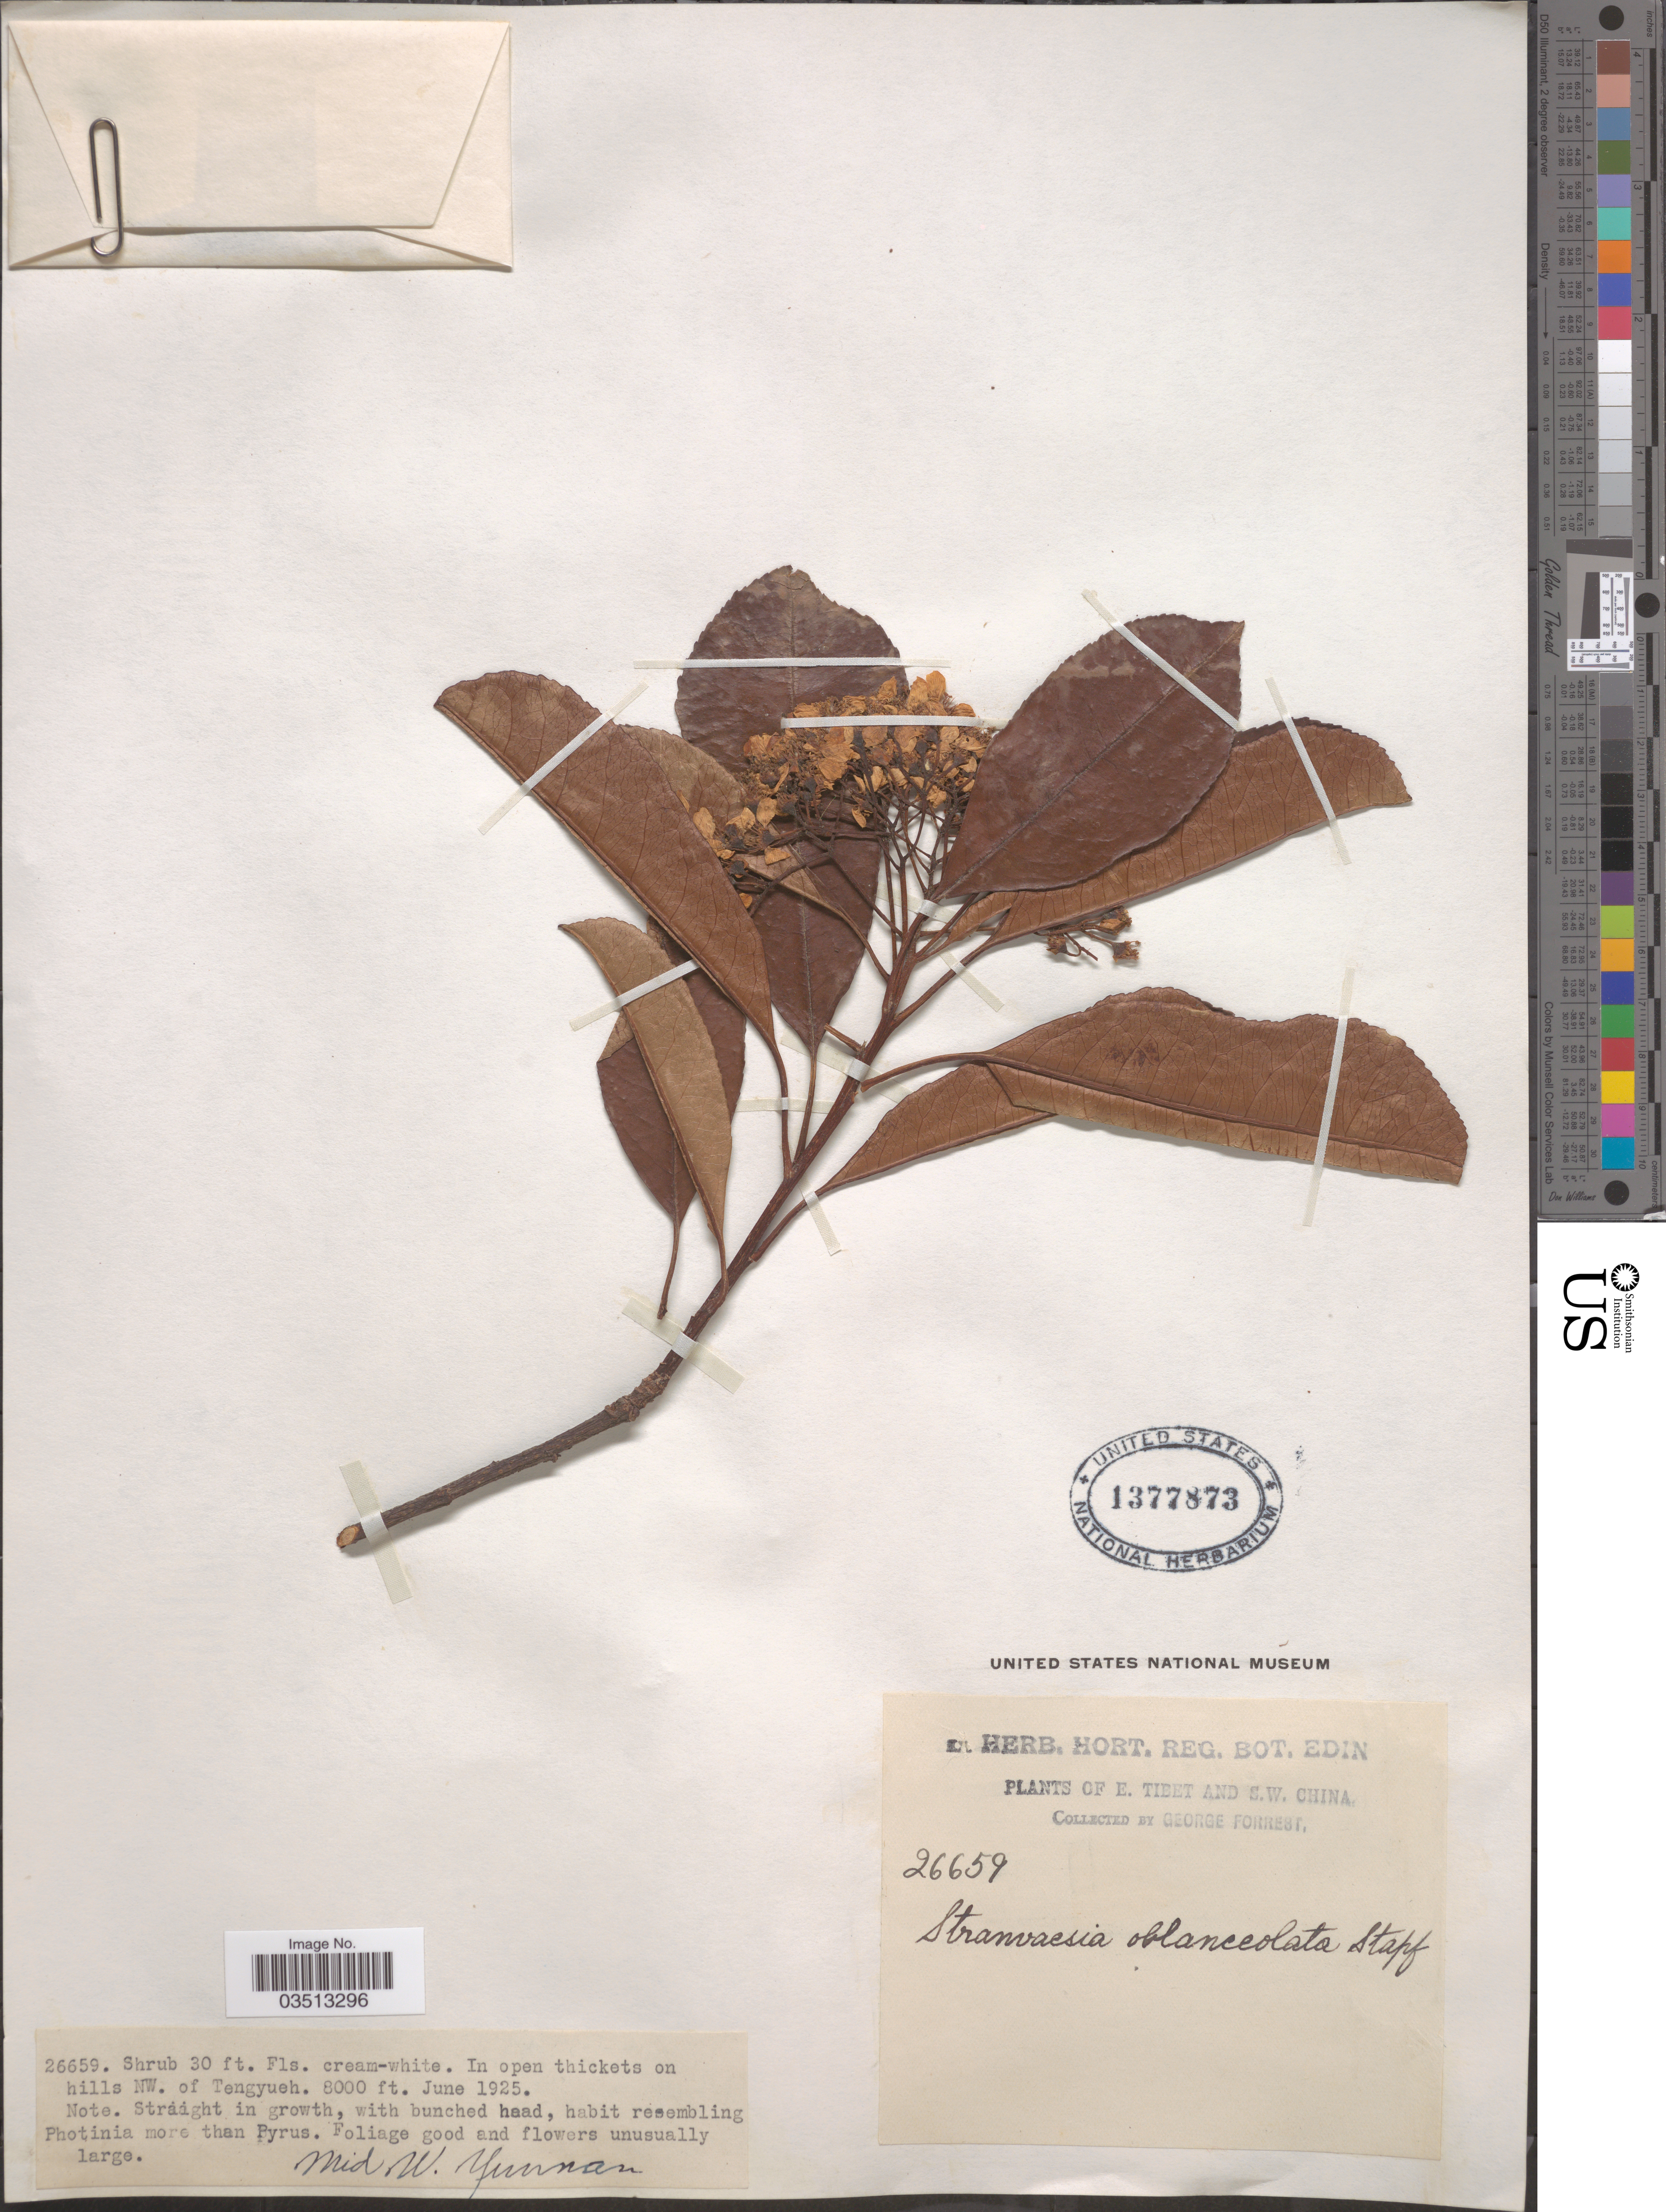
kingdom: Plantae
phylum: Tracheophyta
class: Magnoliopsida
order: Rosales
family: Rosaceae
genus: Stranvaesia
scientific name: Stranvaesia oblanceolata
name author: (Rehder & E.H. Wilson) Stapf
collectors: G. Forrest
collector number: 26659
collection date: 1925-06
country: China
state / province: Yunnan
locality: On hills NW. of Tengyueh. S.W. China.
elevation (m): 2438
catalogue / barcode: US 1377873